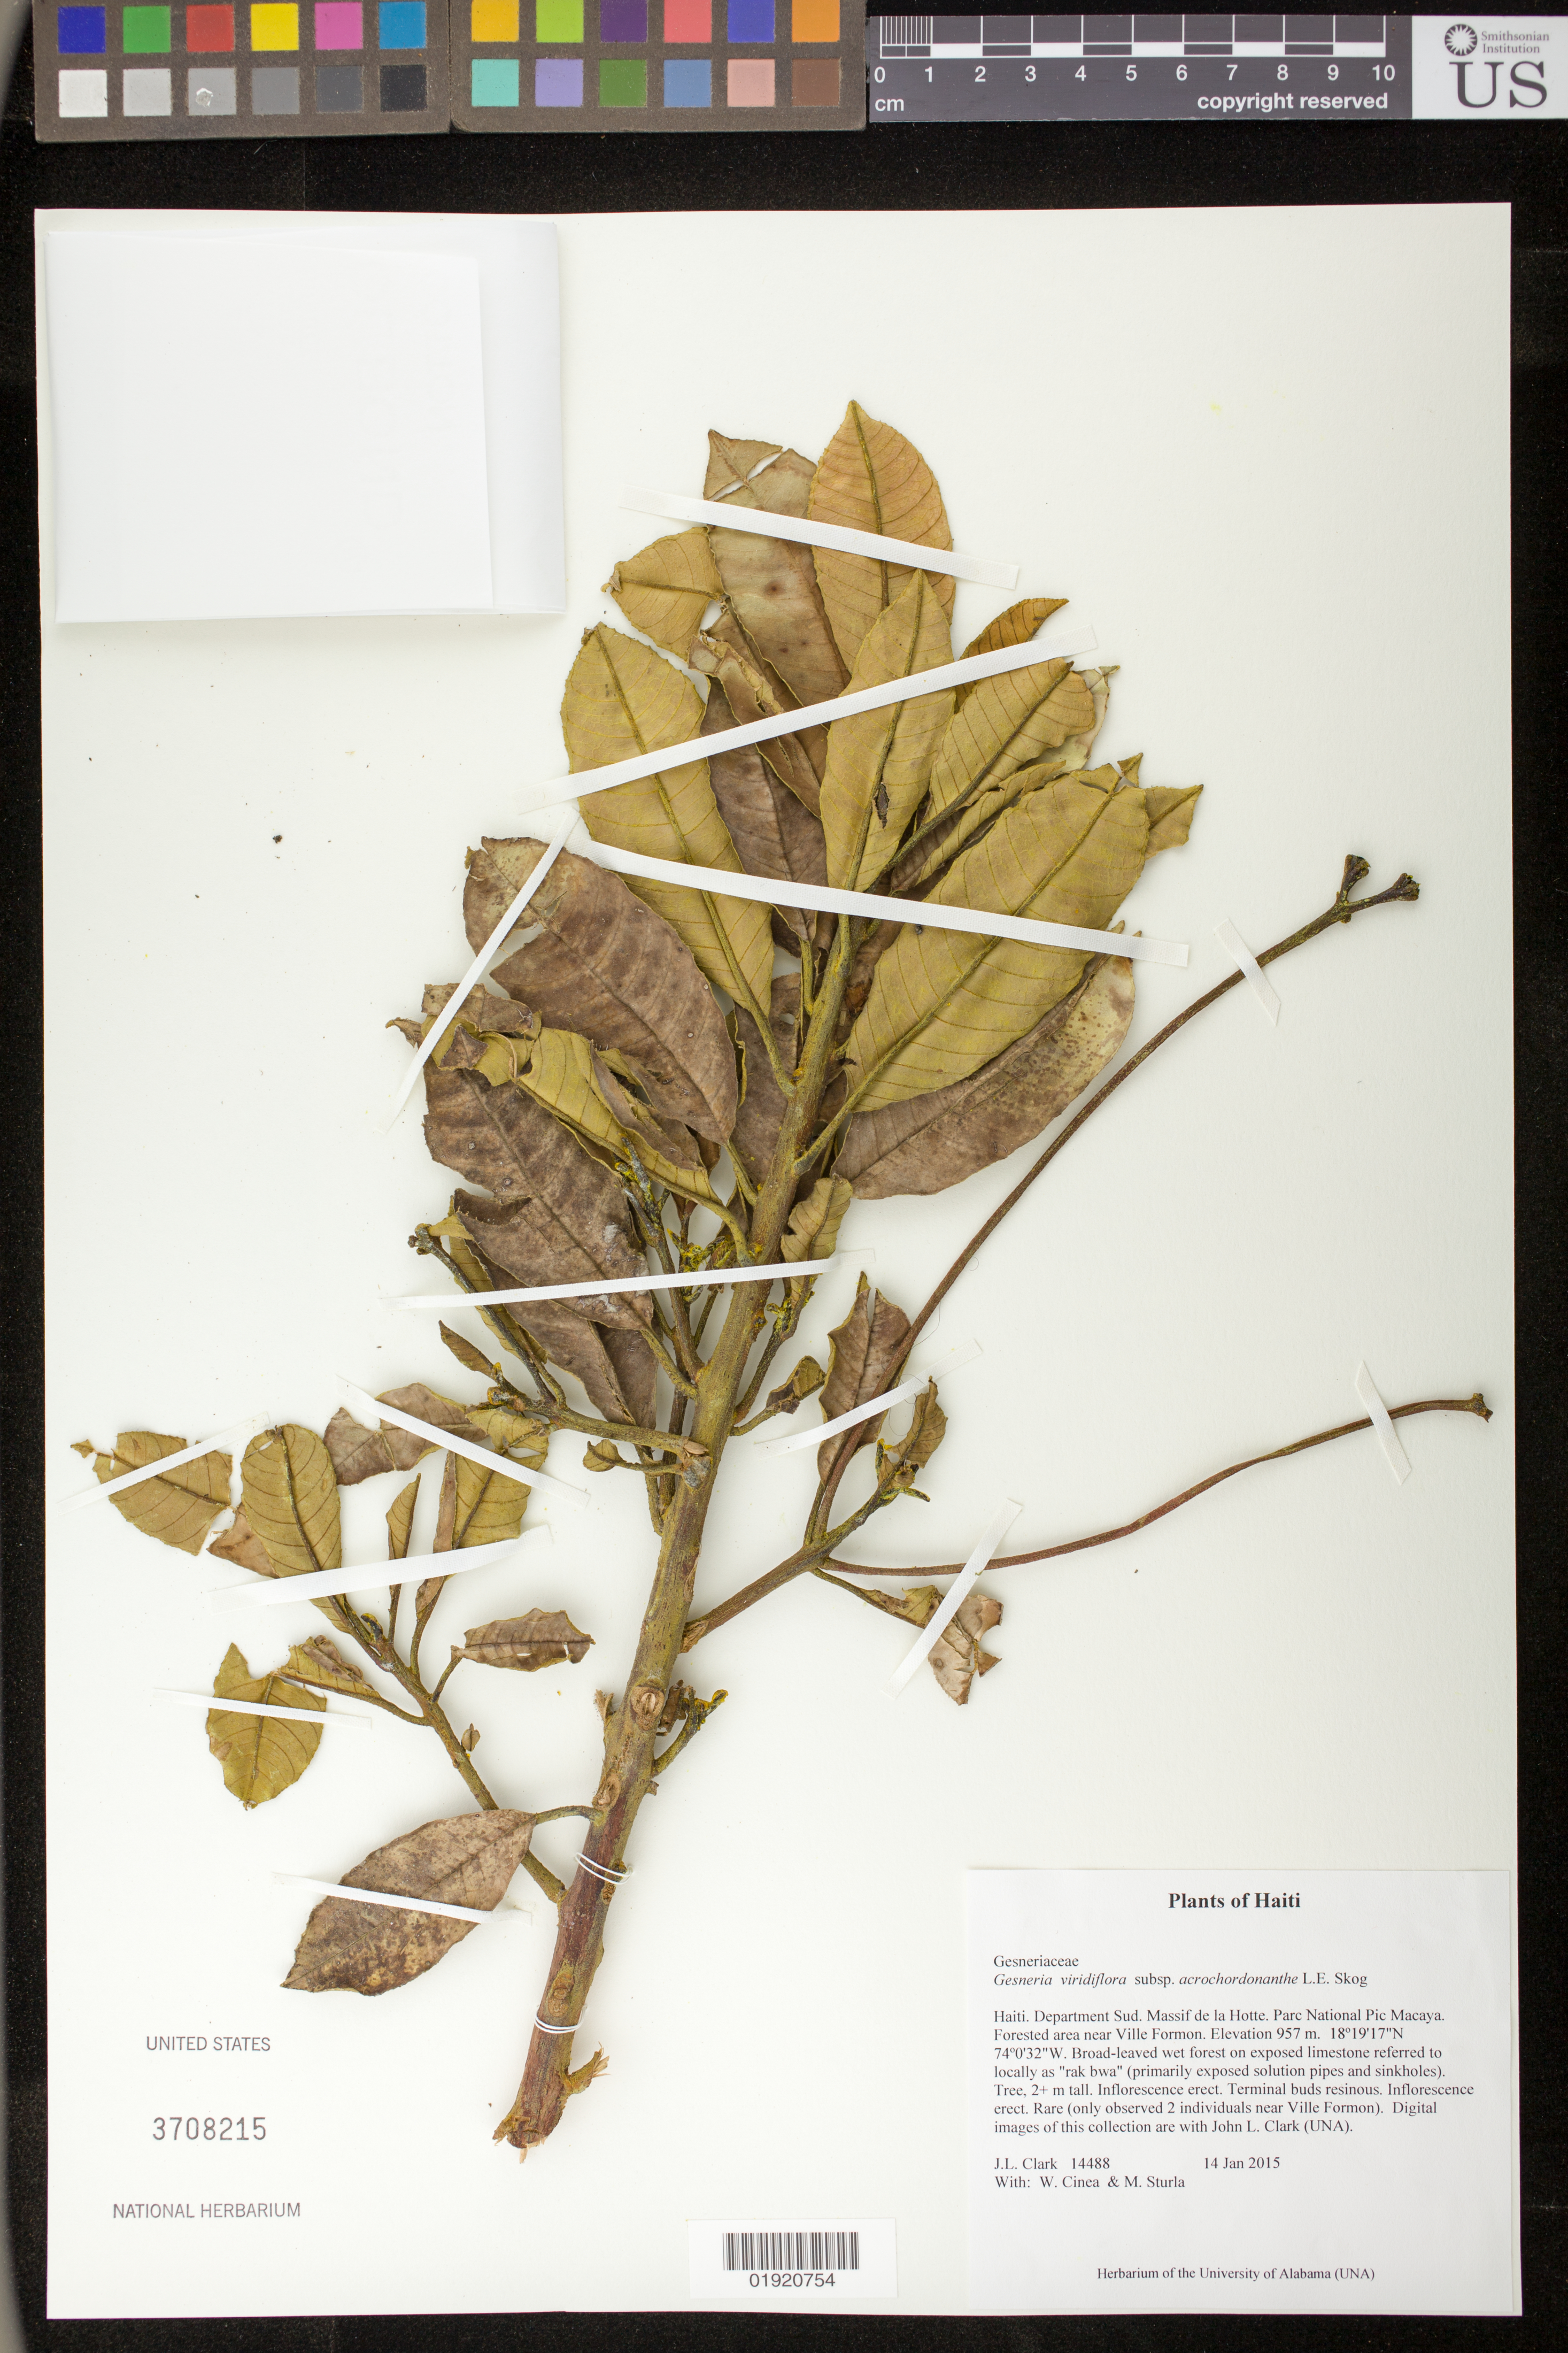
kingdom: Plantae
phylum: Tracheophyta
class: Magnoliopsida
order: Lamiales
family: Gesneriaceae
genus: Gesneria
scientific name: Gesneria viridiflora subsp. acrochordonanthe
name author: L.E. Skog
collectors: J. L. Clark, W. Cinea & M. Sturla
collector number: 14488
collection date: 2015-01-14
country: Haiti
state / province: Sud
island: Hispaniola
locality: Haiti. Department Sud. Massif de la Hotte. Parc National Pic Macaya. Forested area near Ville Formon.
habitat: Broad-leaved wet forest on exposed limestone referred to locally as "rak bwa" (primarily exposed solution pipes and sinkholes).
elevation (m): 957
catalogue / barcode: US 3708215